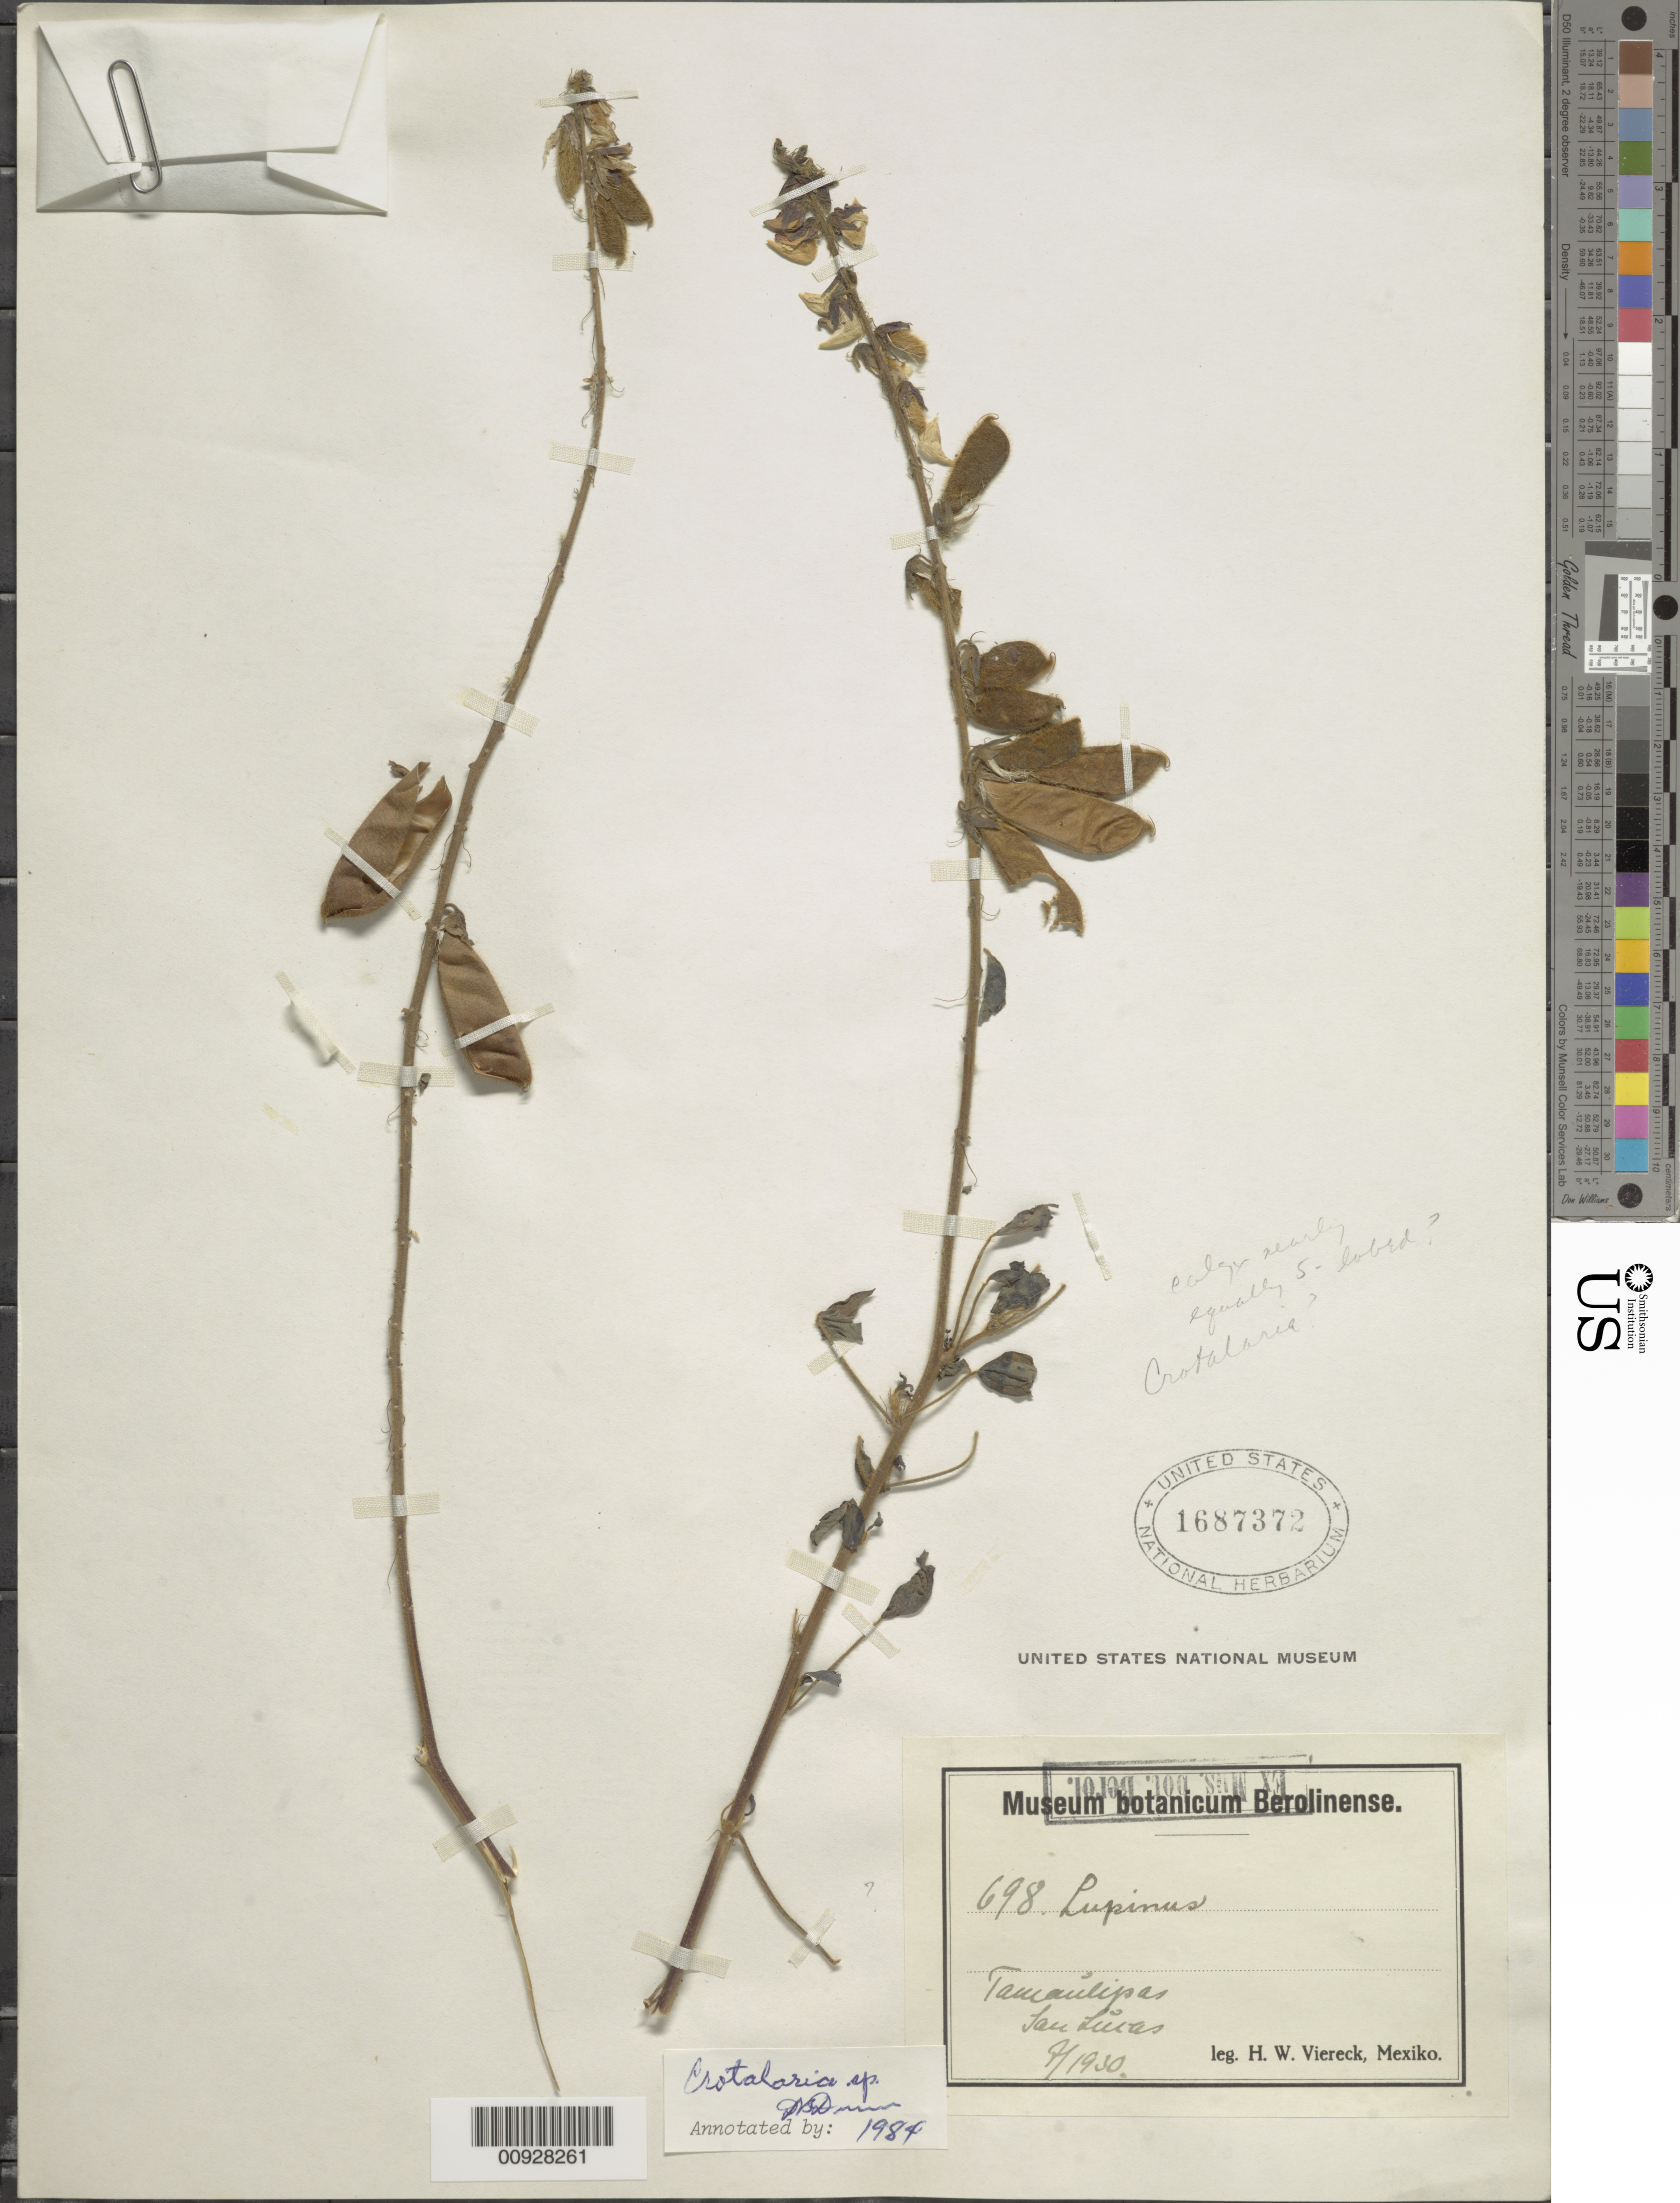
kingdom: Plantae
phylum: Tracheophyta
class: Magnoliopsida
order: Fabales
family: Fabaceae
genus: Crotalaria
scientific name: Crotalaria sp.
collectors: H. W. Viereck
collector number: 698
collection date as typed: Jul 1930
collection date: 1930-07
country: Mexico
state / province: Tamaulipas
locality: San Lucas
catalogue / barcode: US 1687372